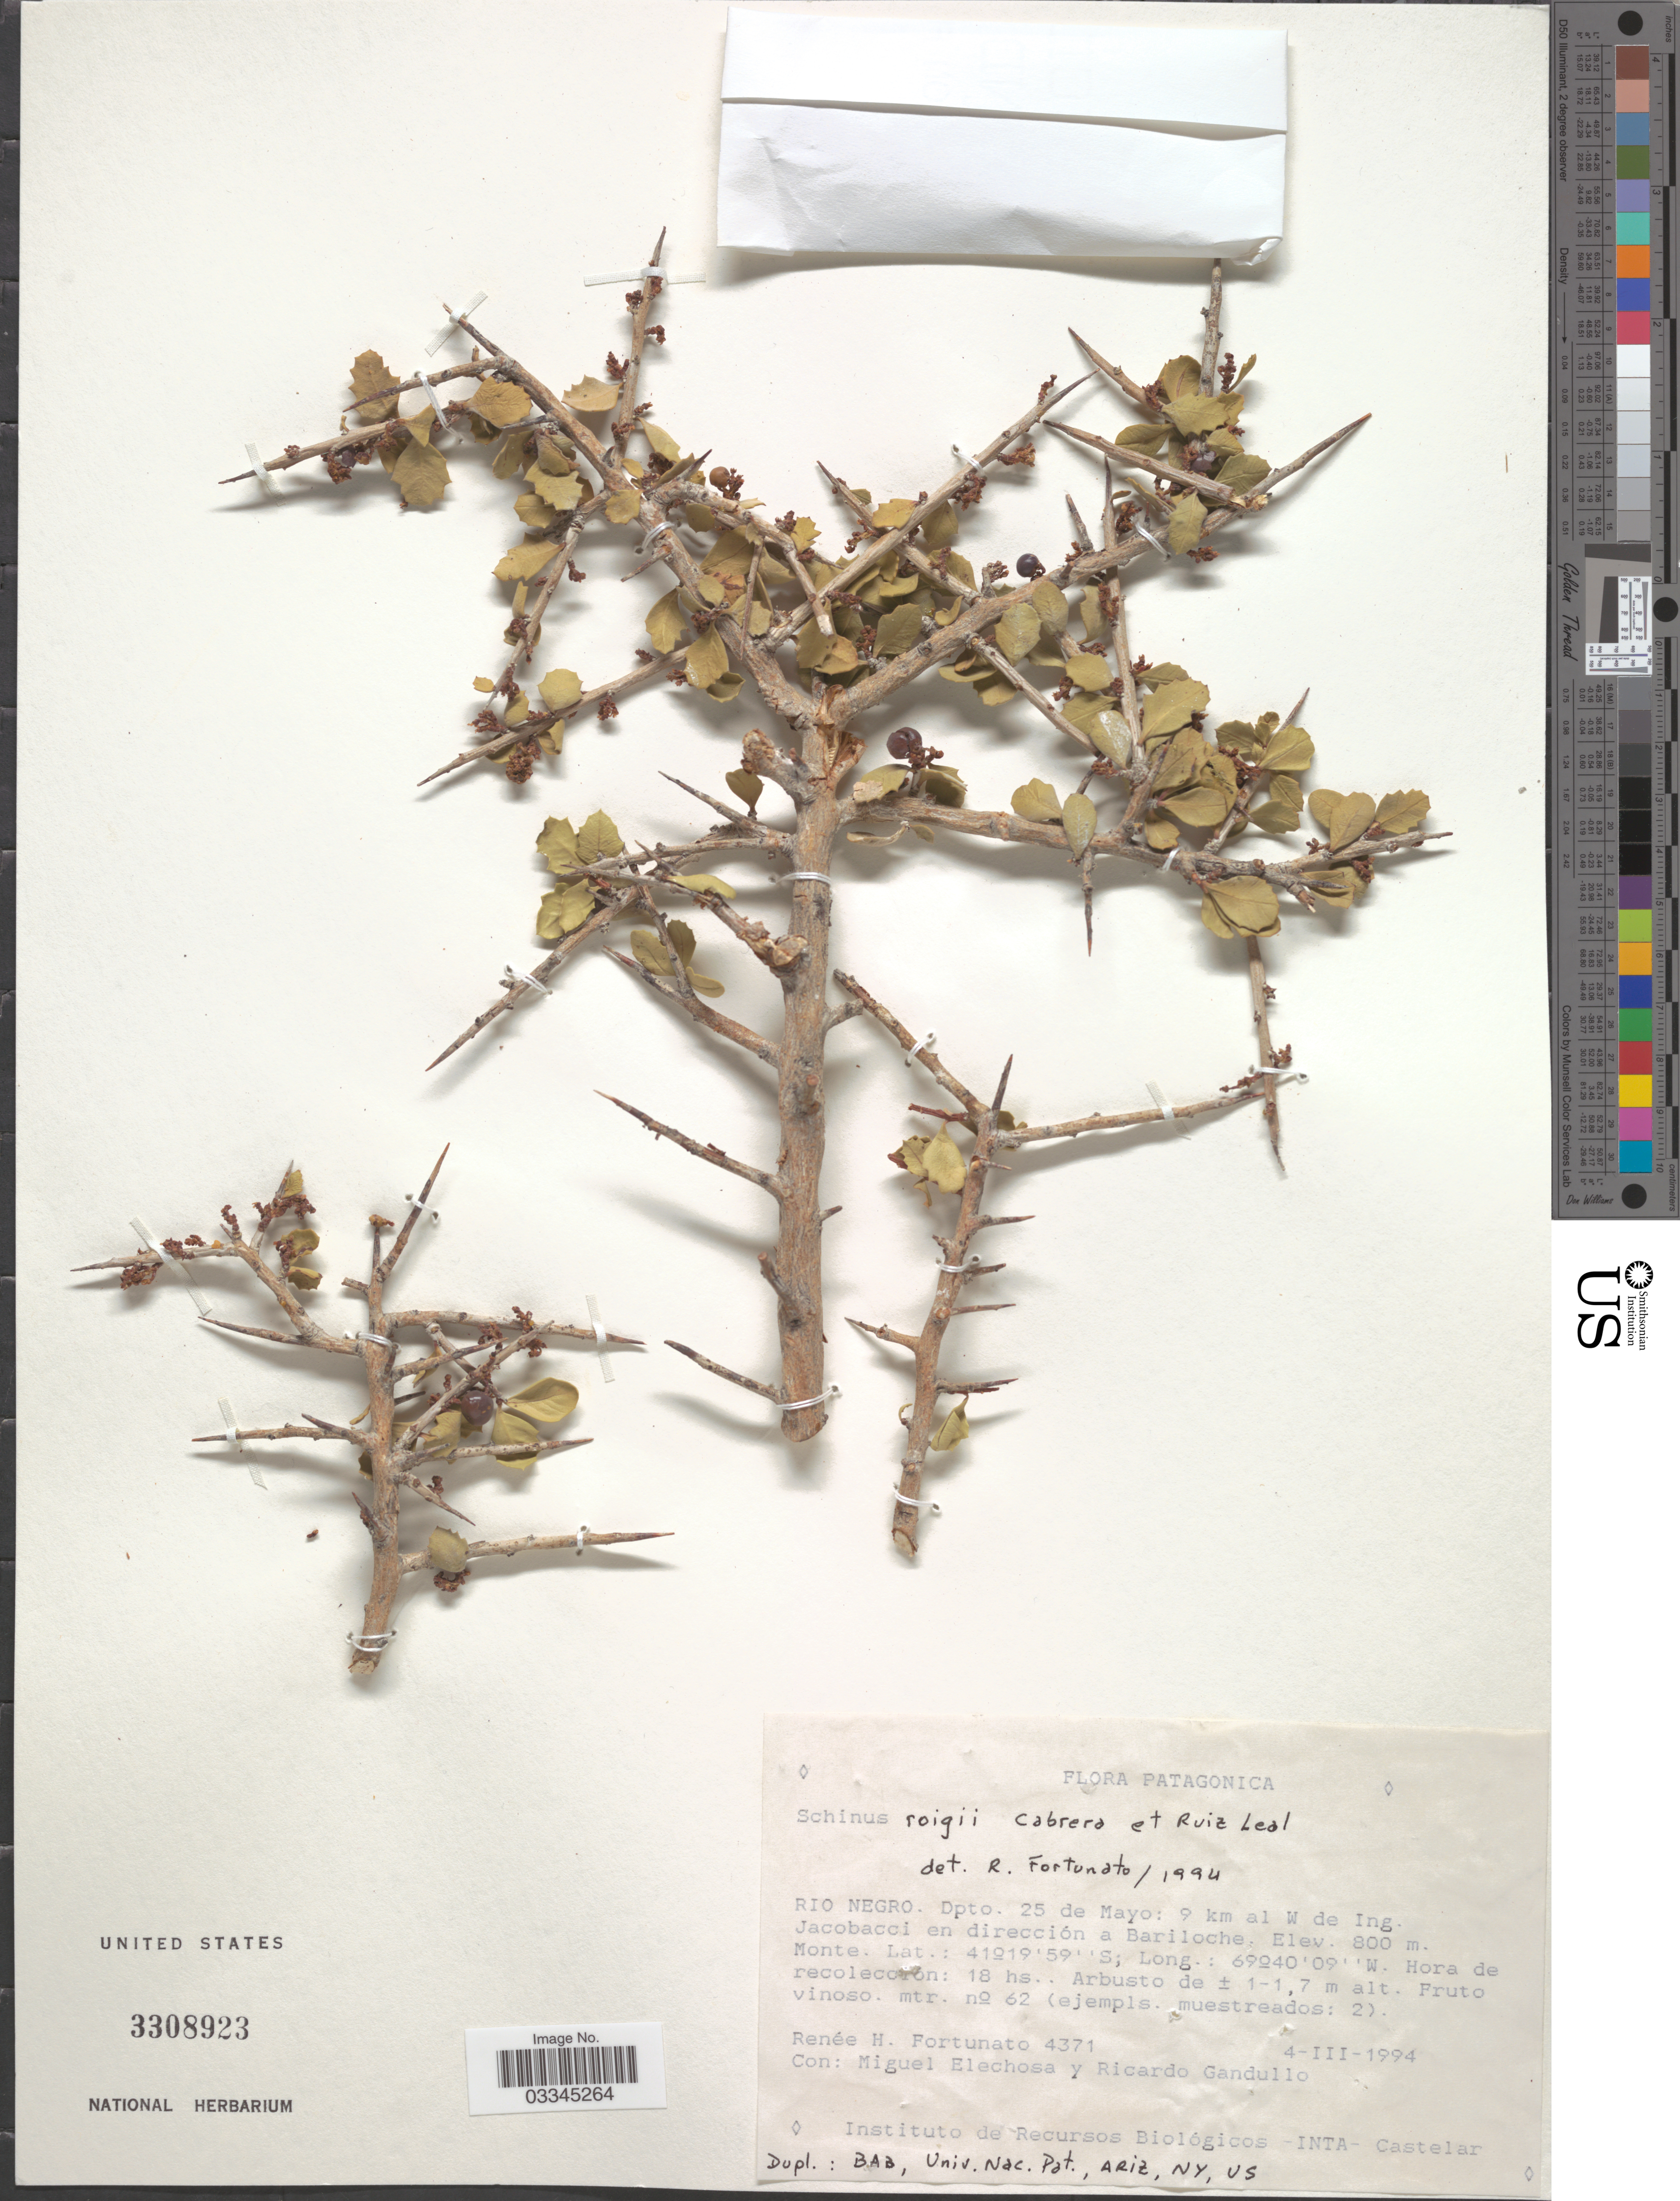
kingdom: Plantae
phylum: Tracheophyta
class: Magnoliopsida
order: Sapindales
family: Anacardiaceae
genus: Schinus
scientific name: Schinus roigii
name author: Ruíz Leal & Cabrera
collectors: R. H. Fortunato, M. Elechosa & R. Gandullo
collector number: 4371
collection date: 1994-03-04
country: Argentina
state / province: Rio Negro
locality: Patagonica. Dpto. 25 de Mayo: 9 km al W de Ing. Jacobacci en dirección a Bariloche.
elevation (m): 800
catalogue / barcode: US 3308923